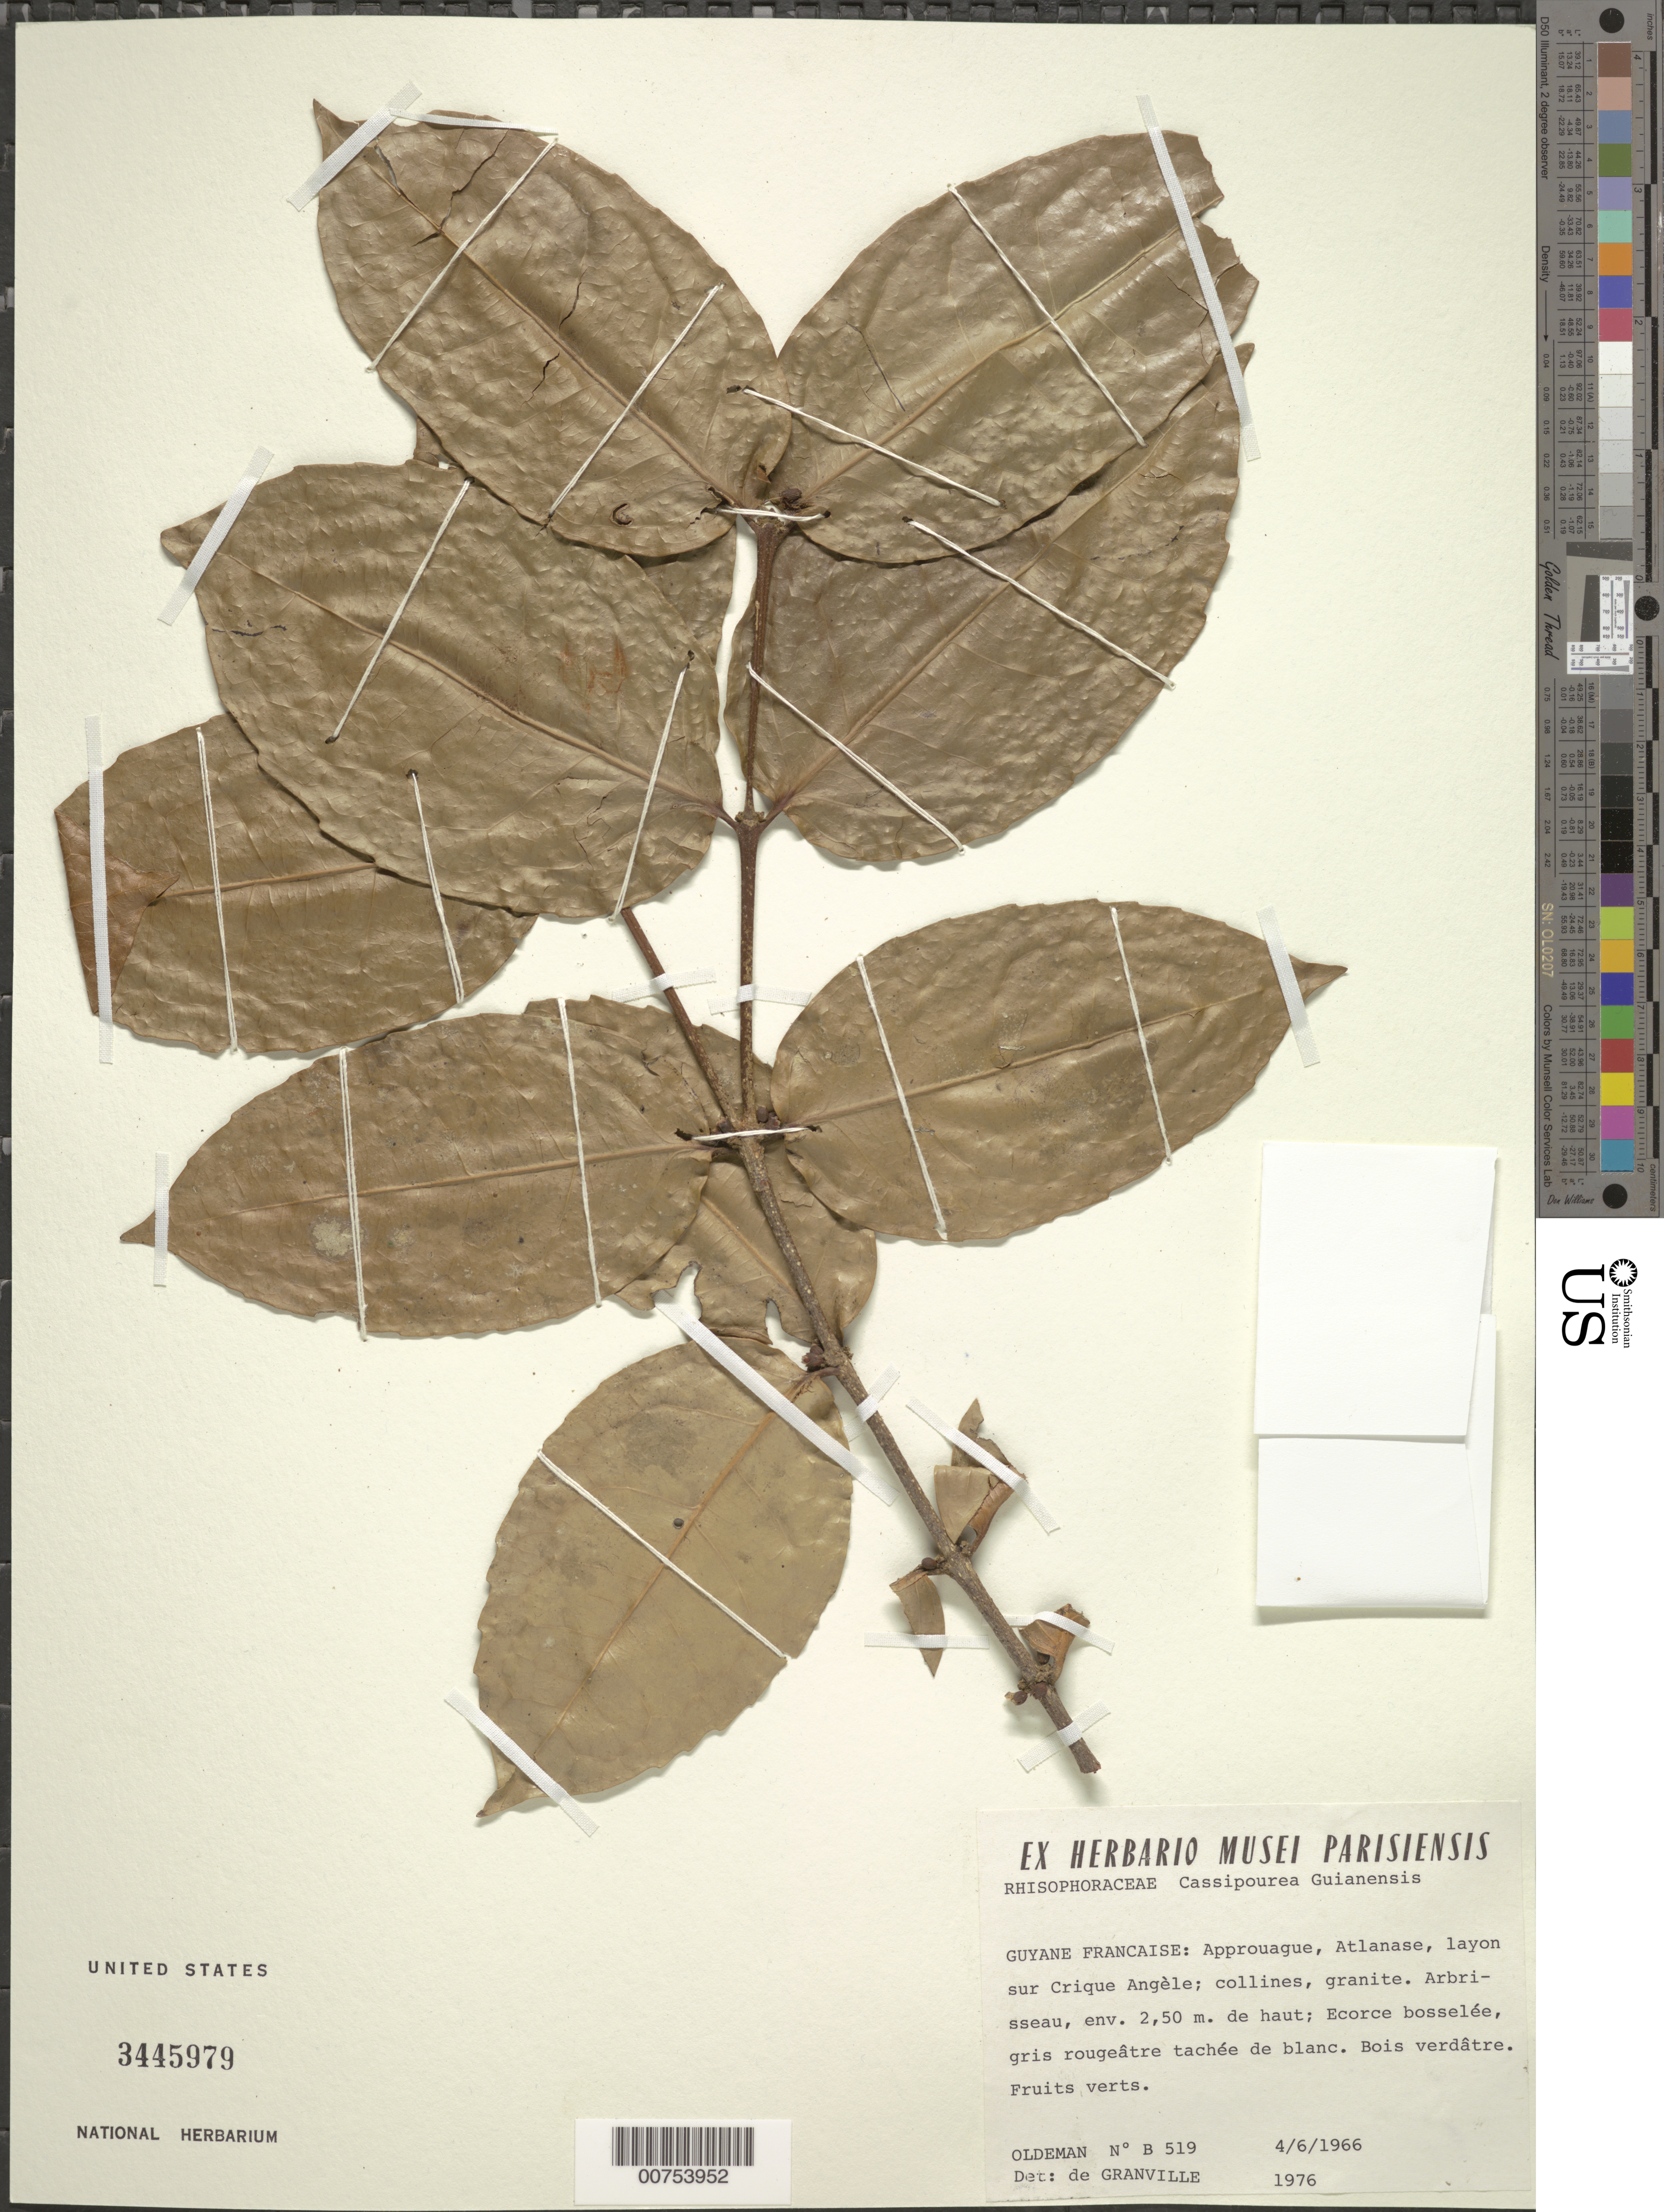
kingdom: Plantae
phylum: Tracheophyta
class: Magnoliopsida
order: Malpighiales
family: Rhizophoraceae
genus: Cassipourea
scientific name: Cassipourea guianensis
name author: Aubl.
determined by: Granville, J. J. de, (CAY), Institut de Recherche pour le Developpement (IRD) (FRENCH GUIANA)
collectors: R. Oldeman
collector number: B 519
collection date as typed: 4-Jun-66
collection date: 1966-06-04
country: French Guiana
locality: Approuague, Athanase, layon sur Crique Angèle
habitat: Granite hills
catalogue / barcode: US 3445979